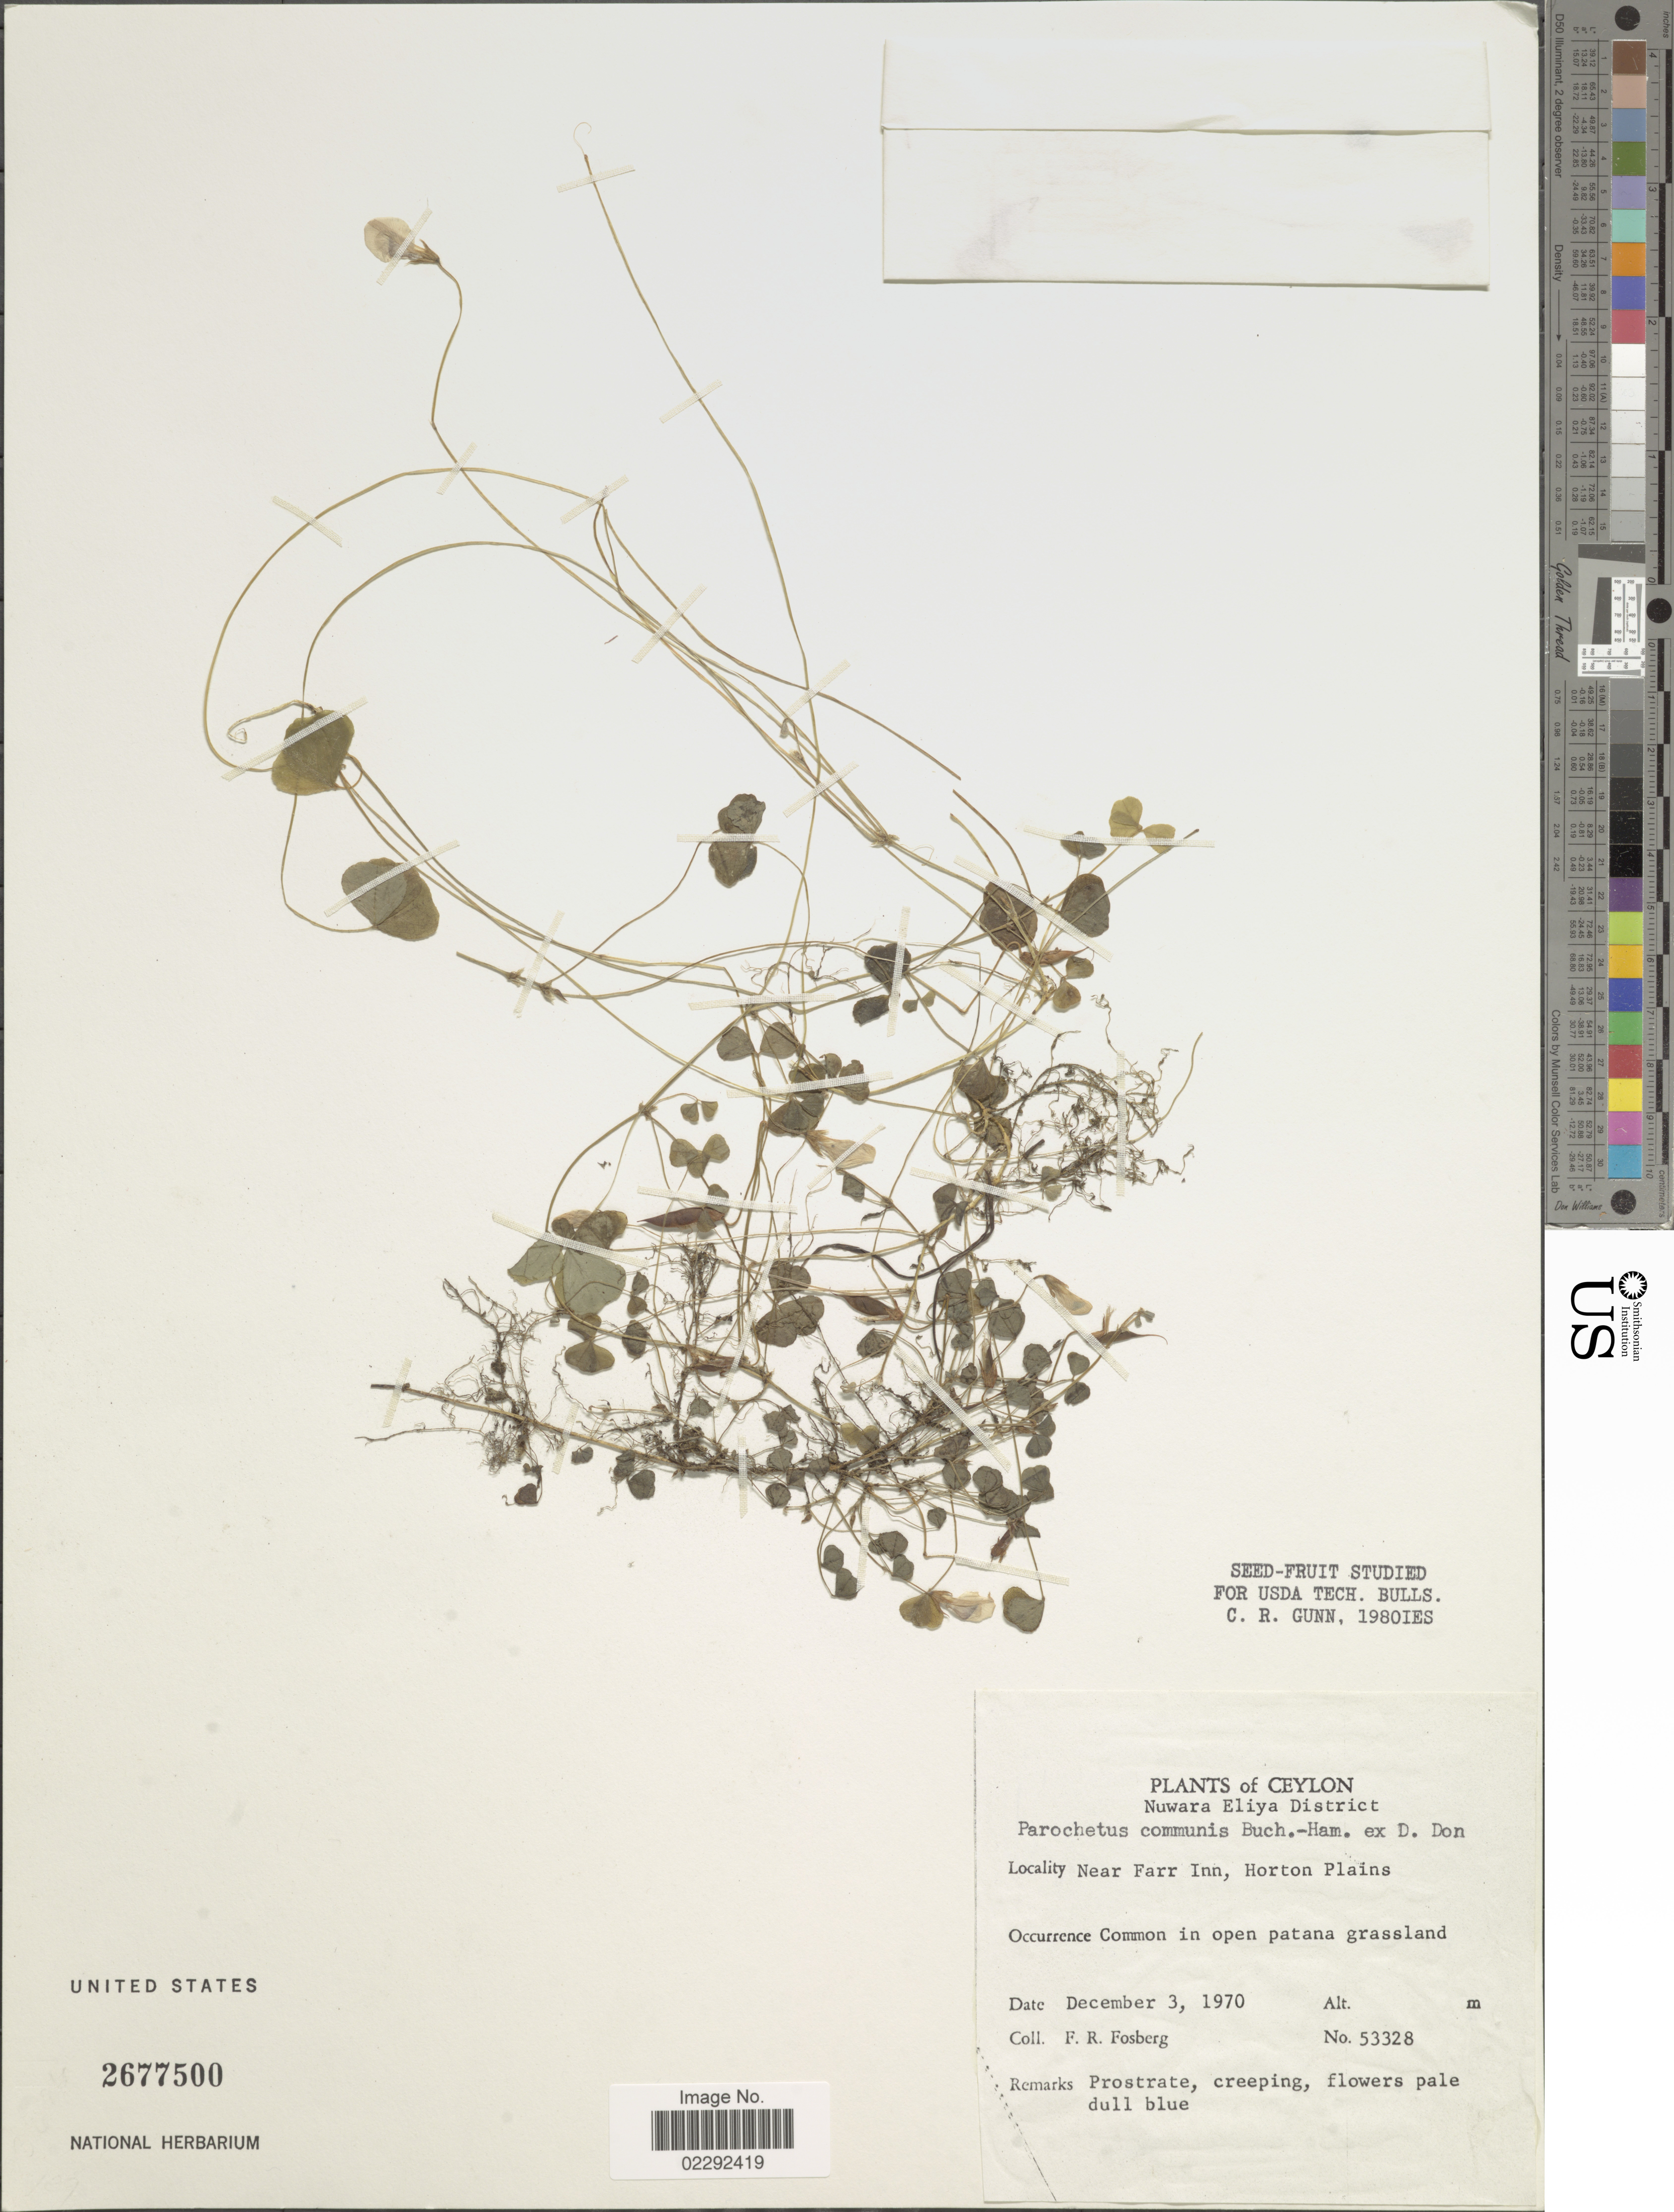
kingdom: Plantae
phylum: Tracheophyta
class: Magnoliopsida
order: Fabales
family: Fabaceae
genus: Parochetus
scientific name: Parochetus communis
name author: Buch.-Ham. ex D. Don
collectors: F. R. Fosberg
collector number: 53328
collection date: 1970-12-03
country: Sri Lanka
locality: Ceylon. Near Farr Inn, Horton Plains. Nuwara Eliya District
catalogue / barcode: US 2677500